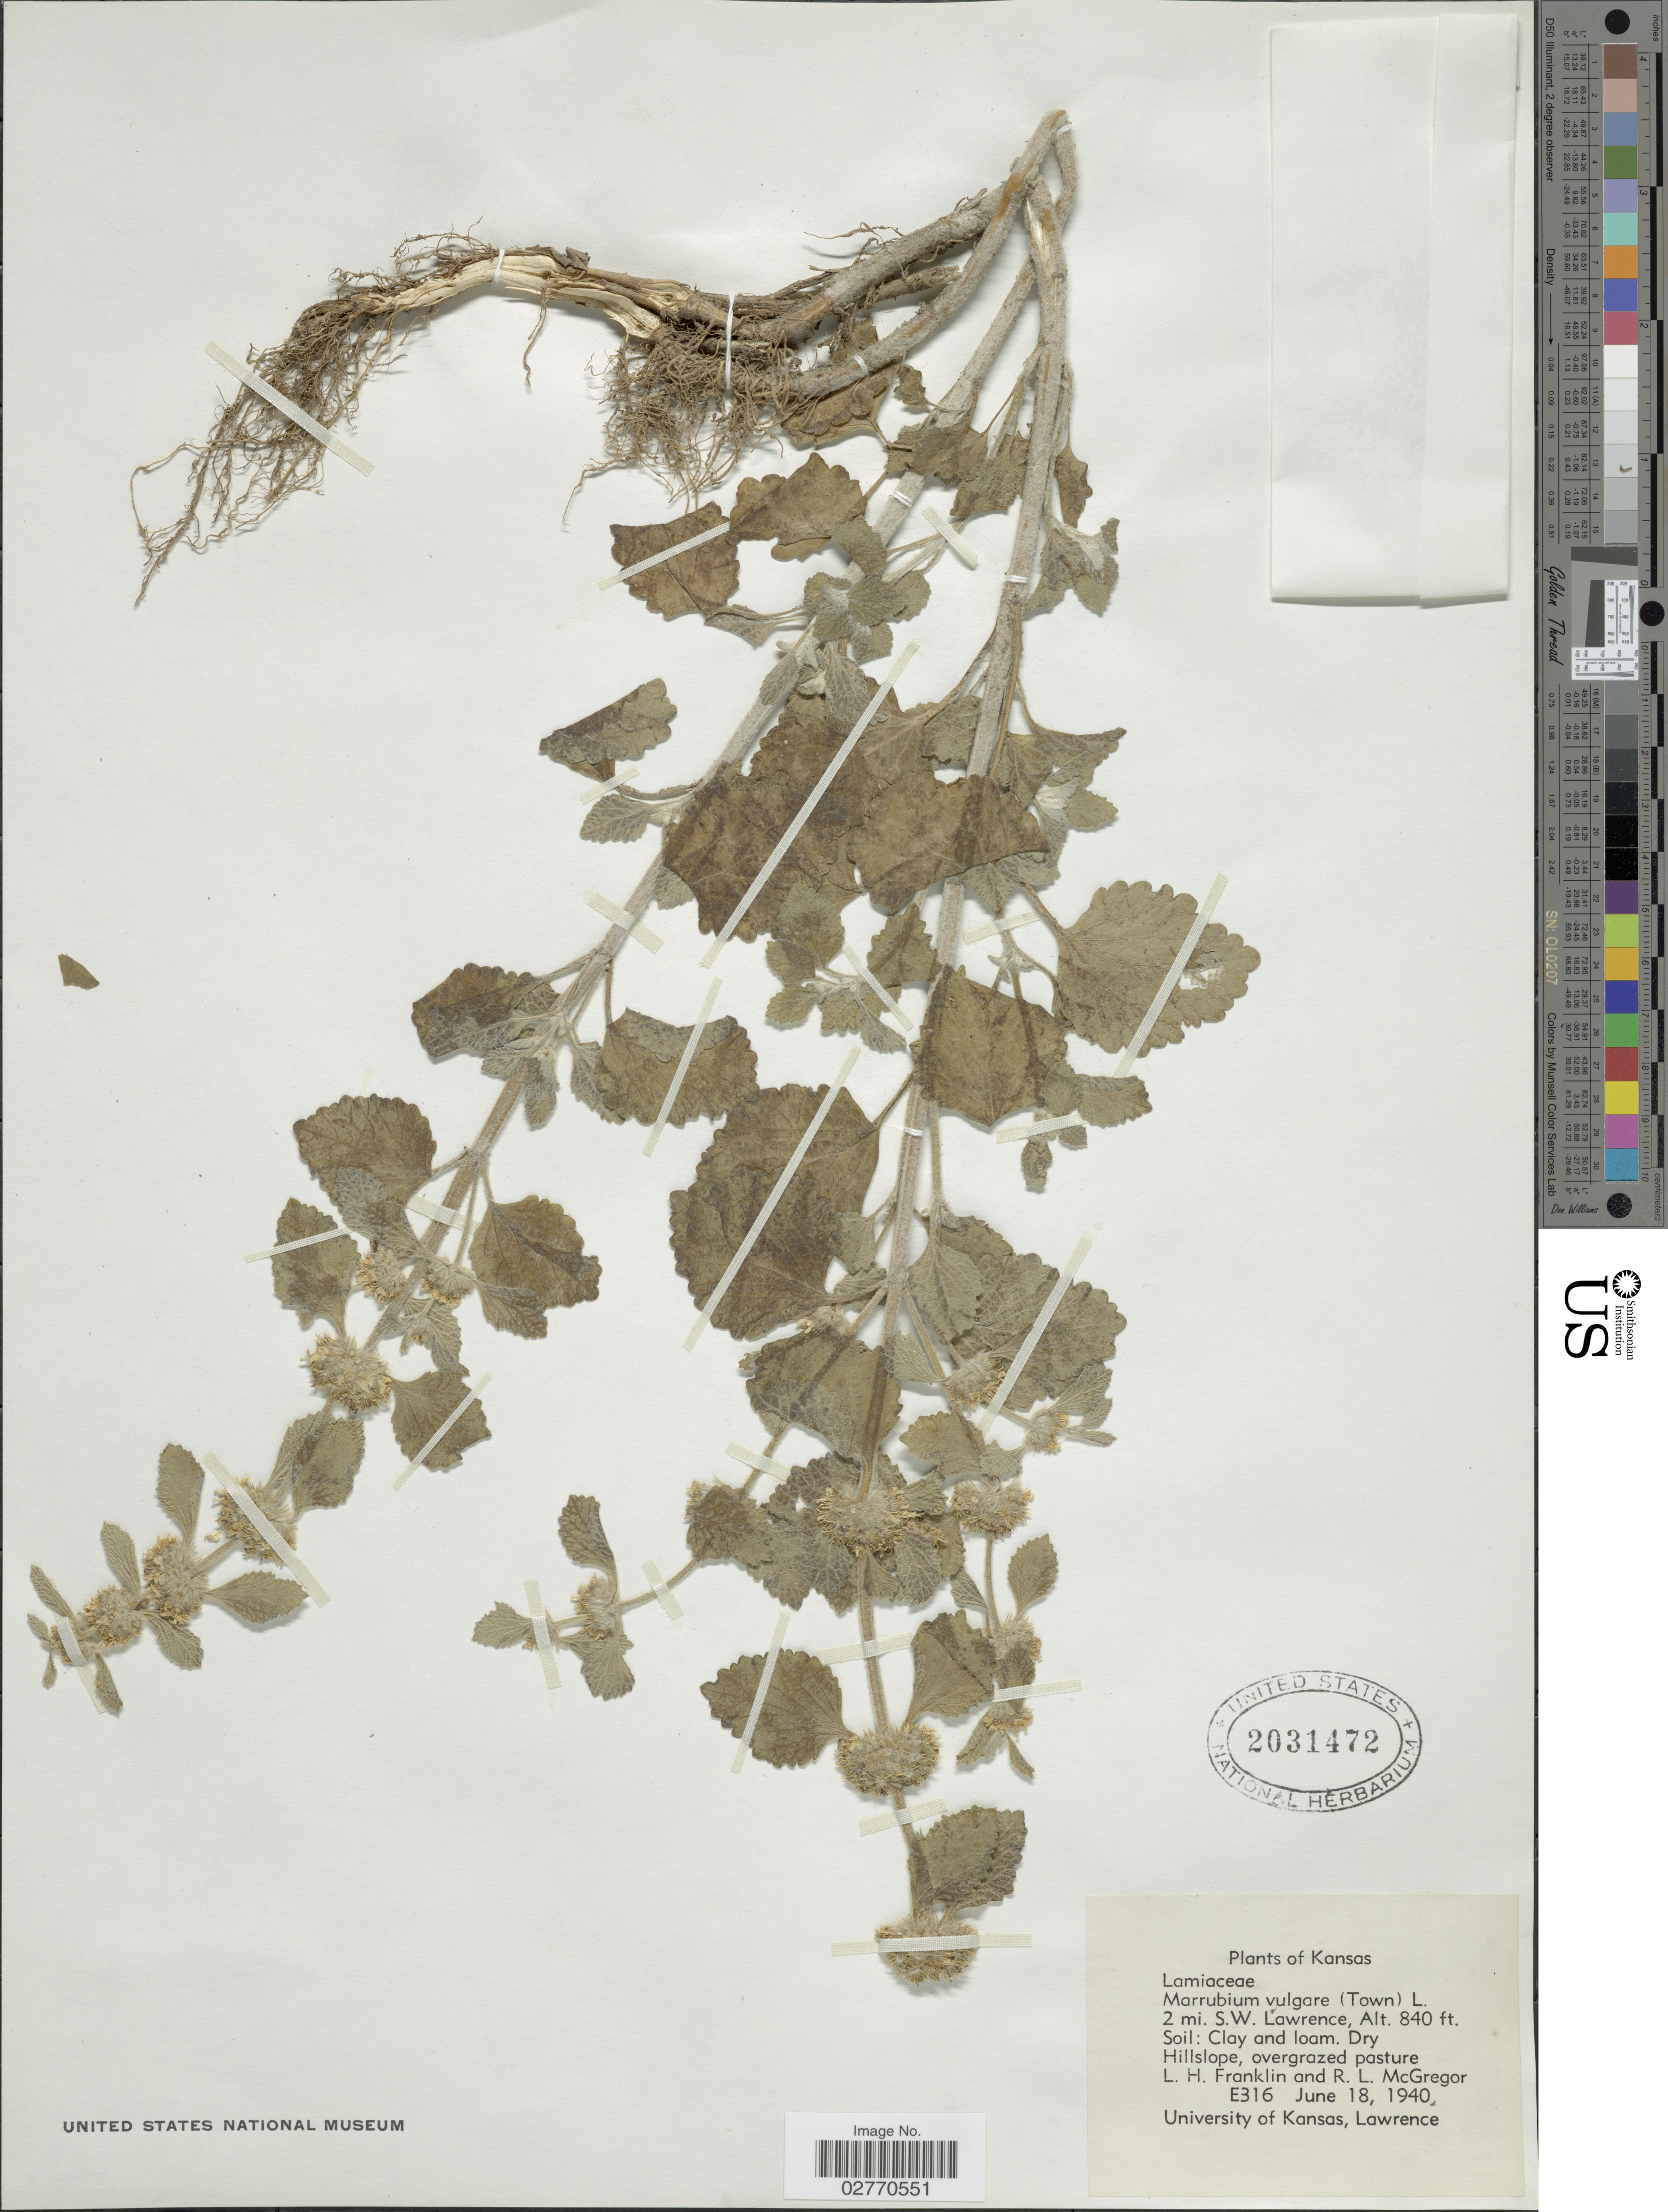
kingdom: Plantae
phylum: Tracheophyta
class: Magnoliopsida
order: Lamiales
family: Lamiaceae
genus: Marrubium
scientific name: Marrubium vulgare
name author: L.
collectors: L. H. Franklin & R. McGregor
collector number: E316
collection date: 1940-06-18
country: United States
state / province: Kansas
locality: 2 mi. S.W. Lawrence.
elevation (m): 256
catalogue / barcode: US 2031472